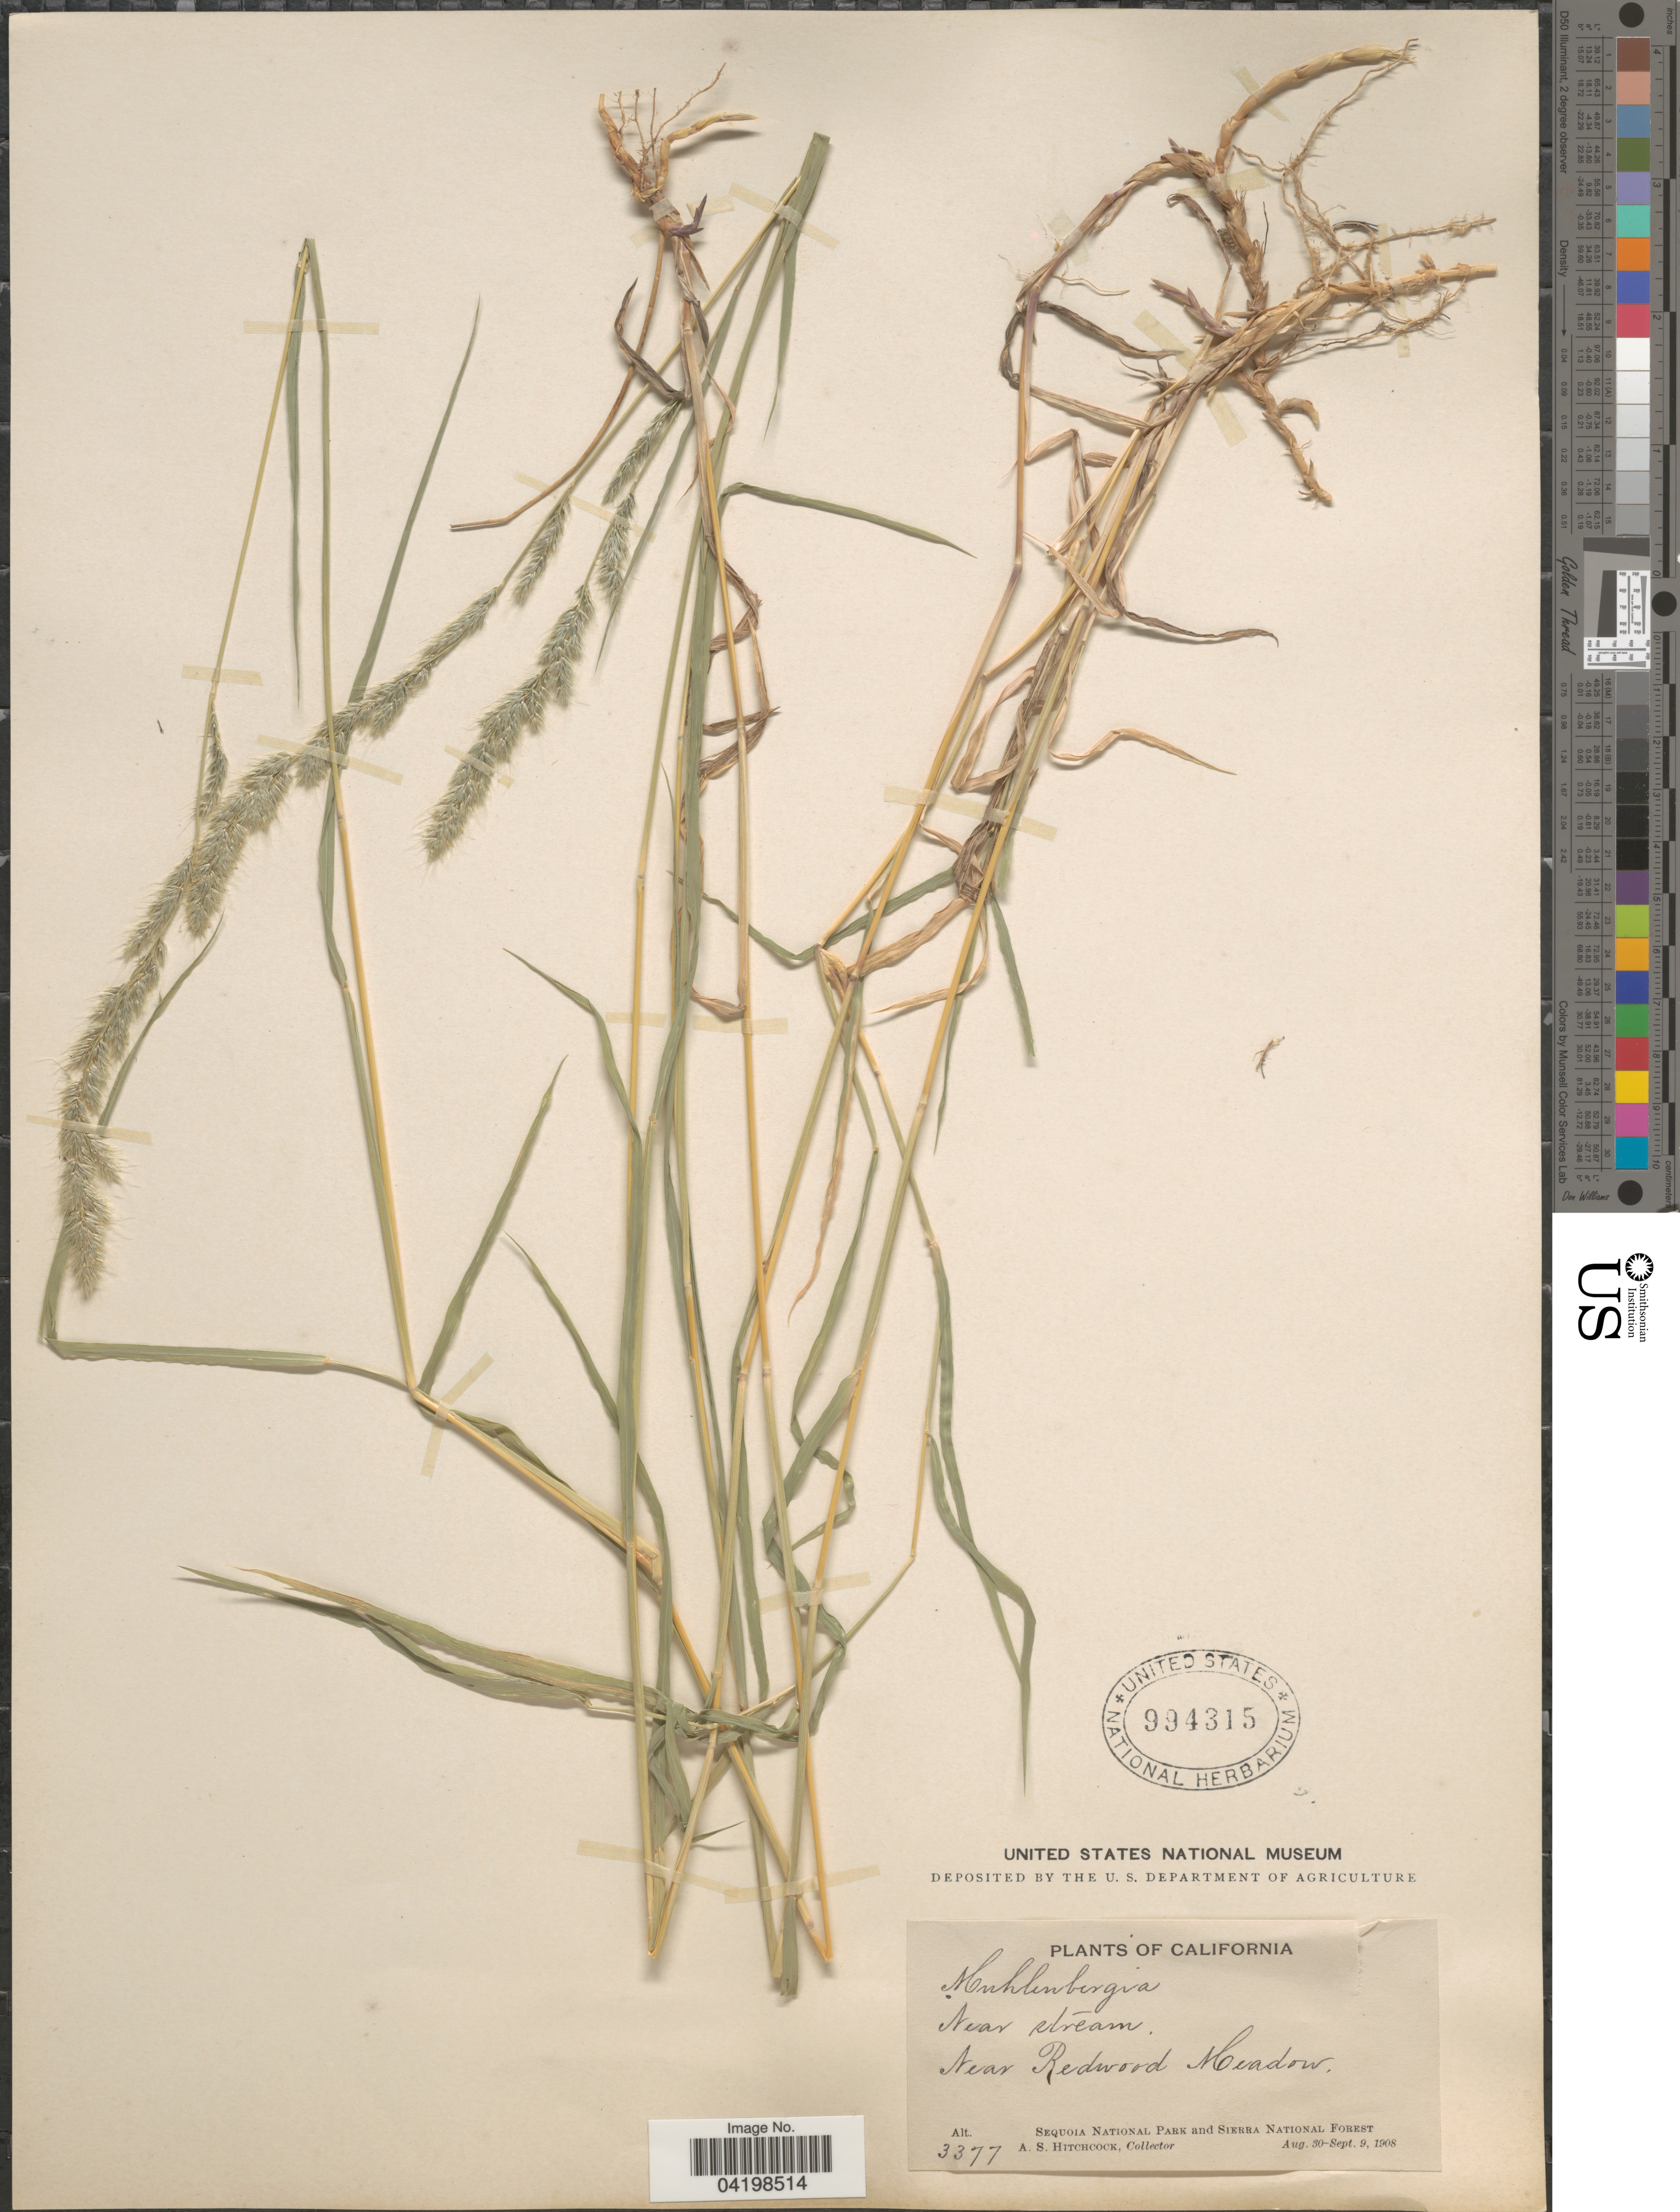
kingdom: Plantae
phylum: Tracheophyta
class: Liliopsida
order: Poales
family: Poaceae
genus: Muhlenbergia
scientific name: Muhlenbergia sp.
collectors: A. S. Hitchcock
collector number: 3377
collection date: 1908-08-30/1908-09-09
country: United States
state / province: California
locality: Near stream. Near Redwood Meadow. Sequoia National Park and Sierra National Forest.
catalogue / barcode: US 994315